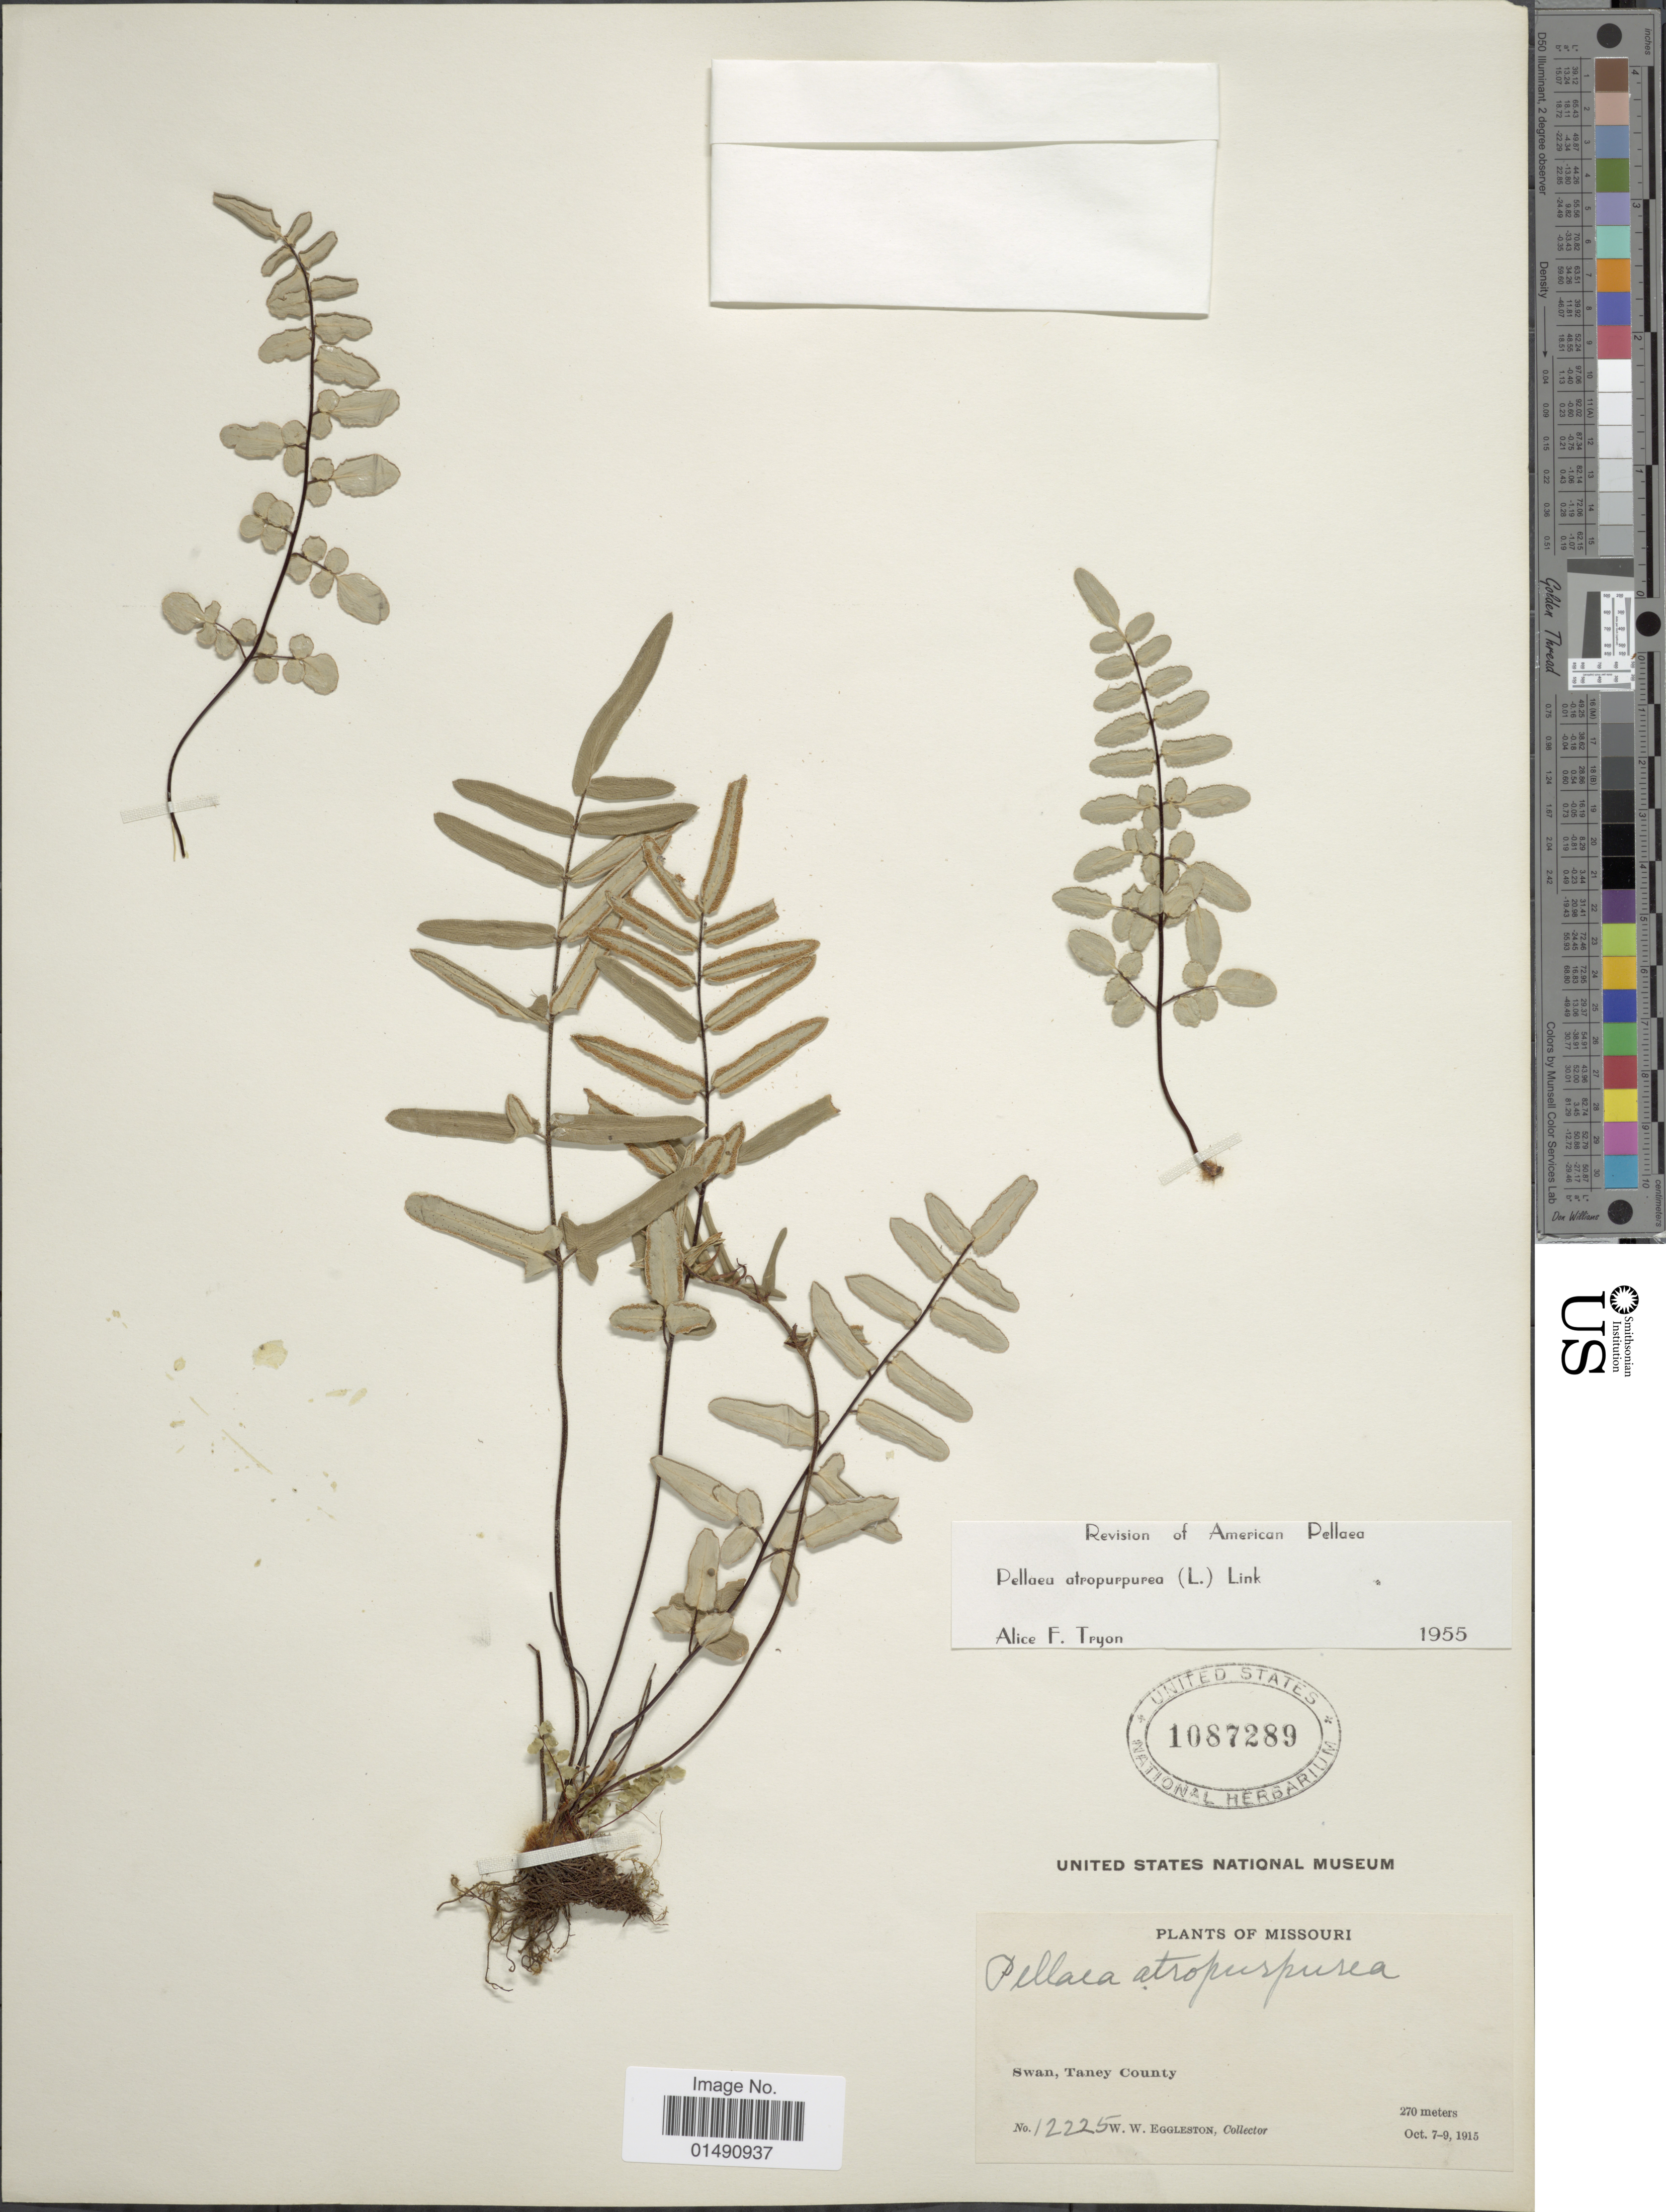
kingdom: Plantae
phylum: Tracheophyta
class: Polypodiopsida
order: Polypodiales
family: Pteridaceae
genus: Pellaea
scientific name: Pellaea atropurpurea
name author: (L.) Link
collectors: W. W. Eggleston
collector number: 12225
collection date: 1915-10-07/1915-10-09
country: United States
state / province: Missouri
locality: Swan Taney County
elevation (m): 270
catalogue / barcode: US 1087289